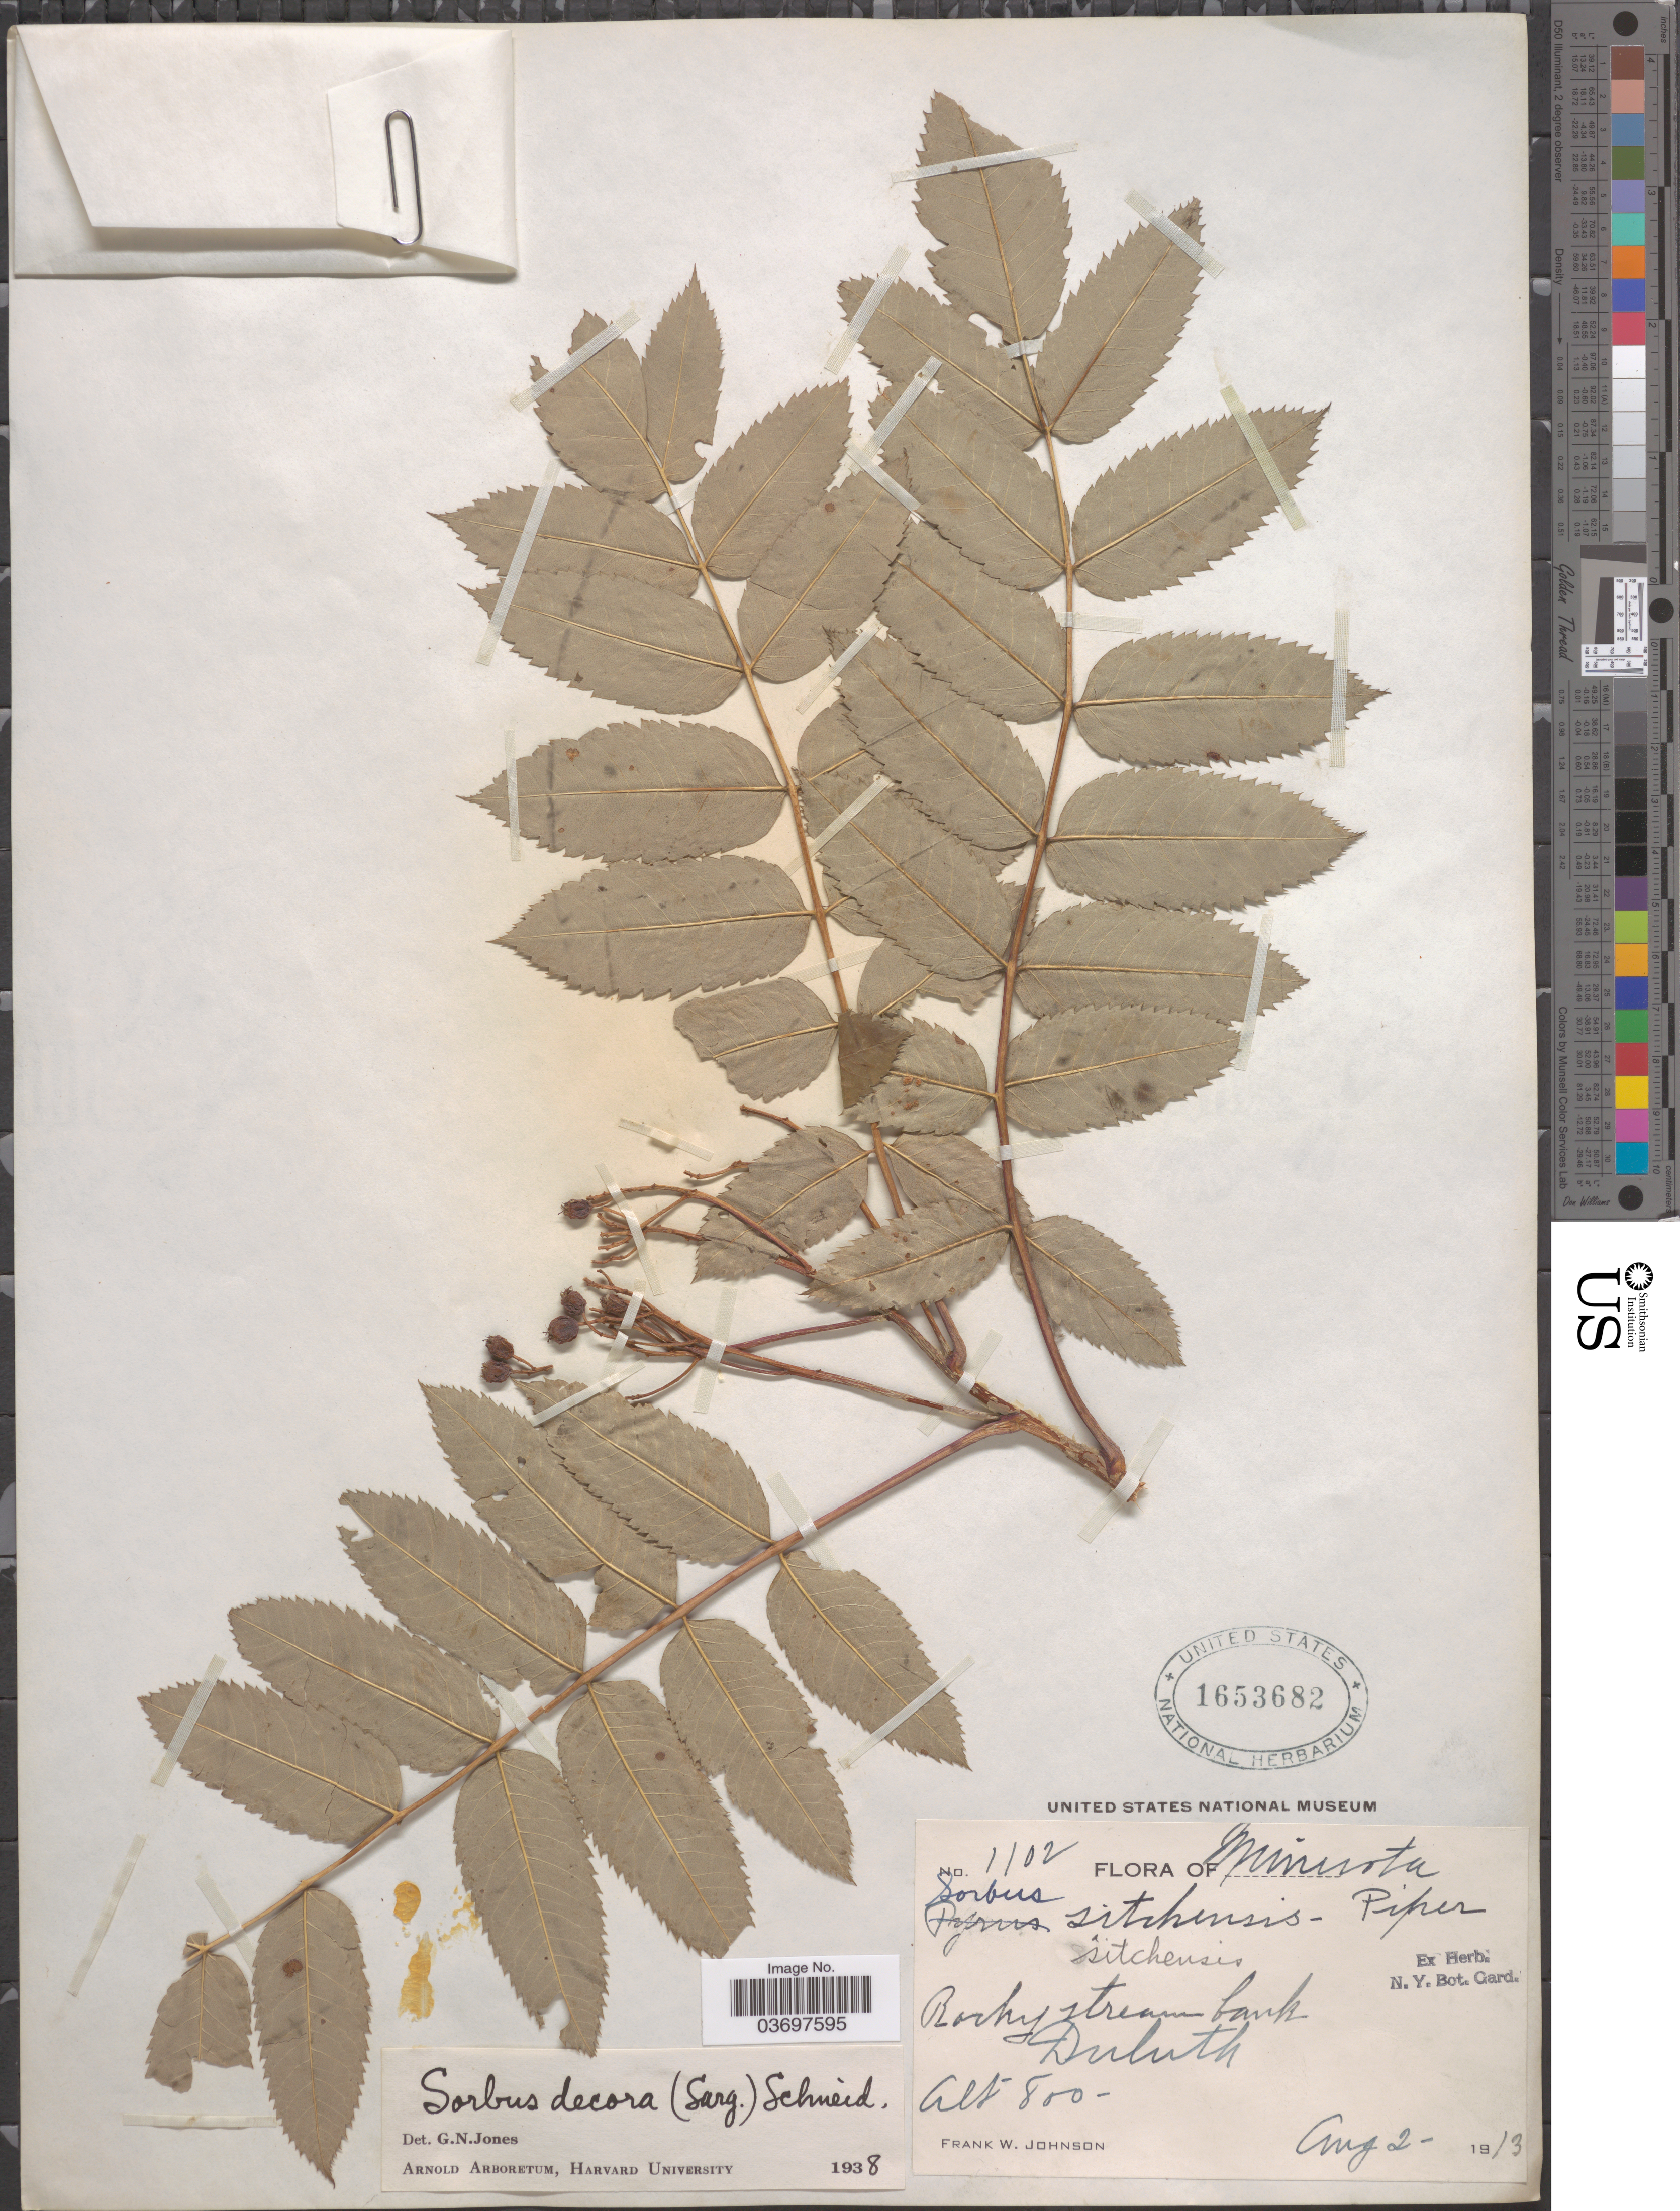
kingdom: Plantae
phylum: Tracheophyta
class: Magnoliopsida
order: Rosales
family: Rosaceae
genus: Sorbus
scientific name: Sorbus decora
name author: (Sarg.) C.K. Schneid.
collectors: F. W. Johnson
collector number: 1102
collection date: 1913-08-02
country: United States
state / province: Minnesota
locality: Duluth.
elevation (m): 244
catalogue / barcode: US 1653682